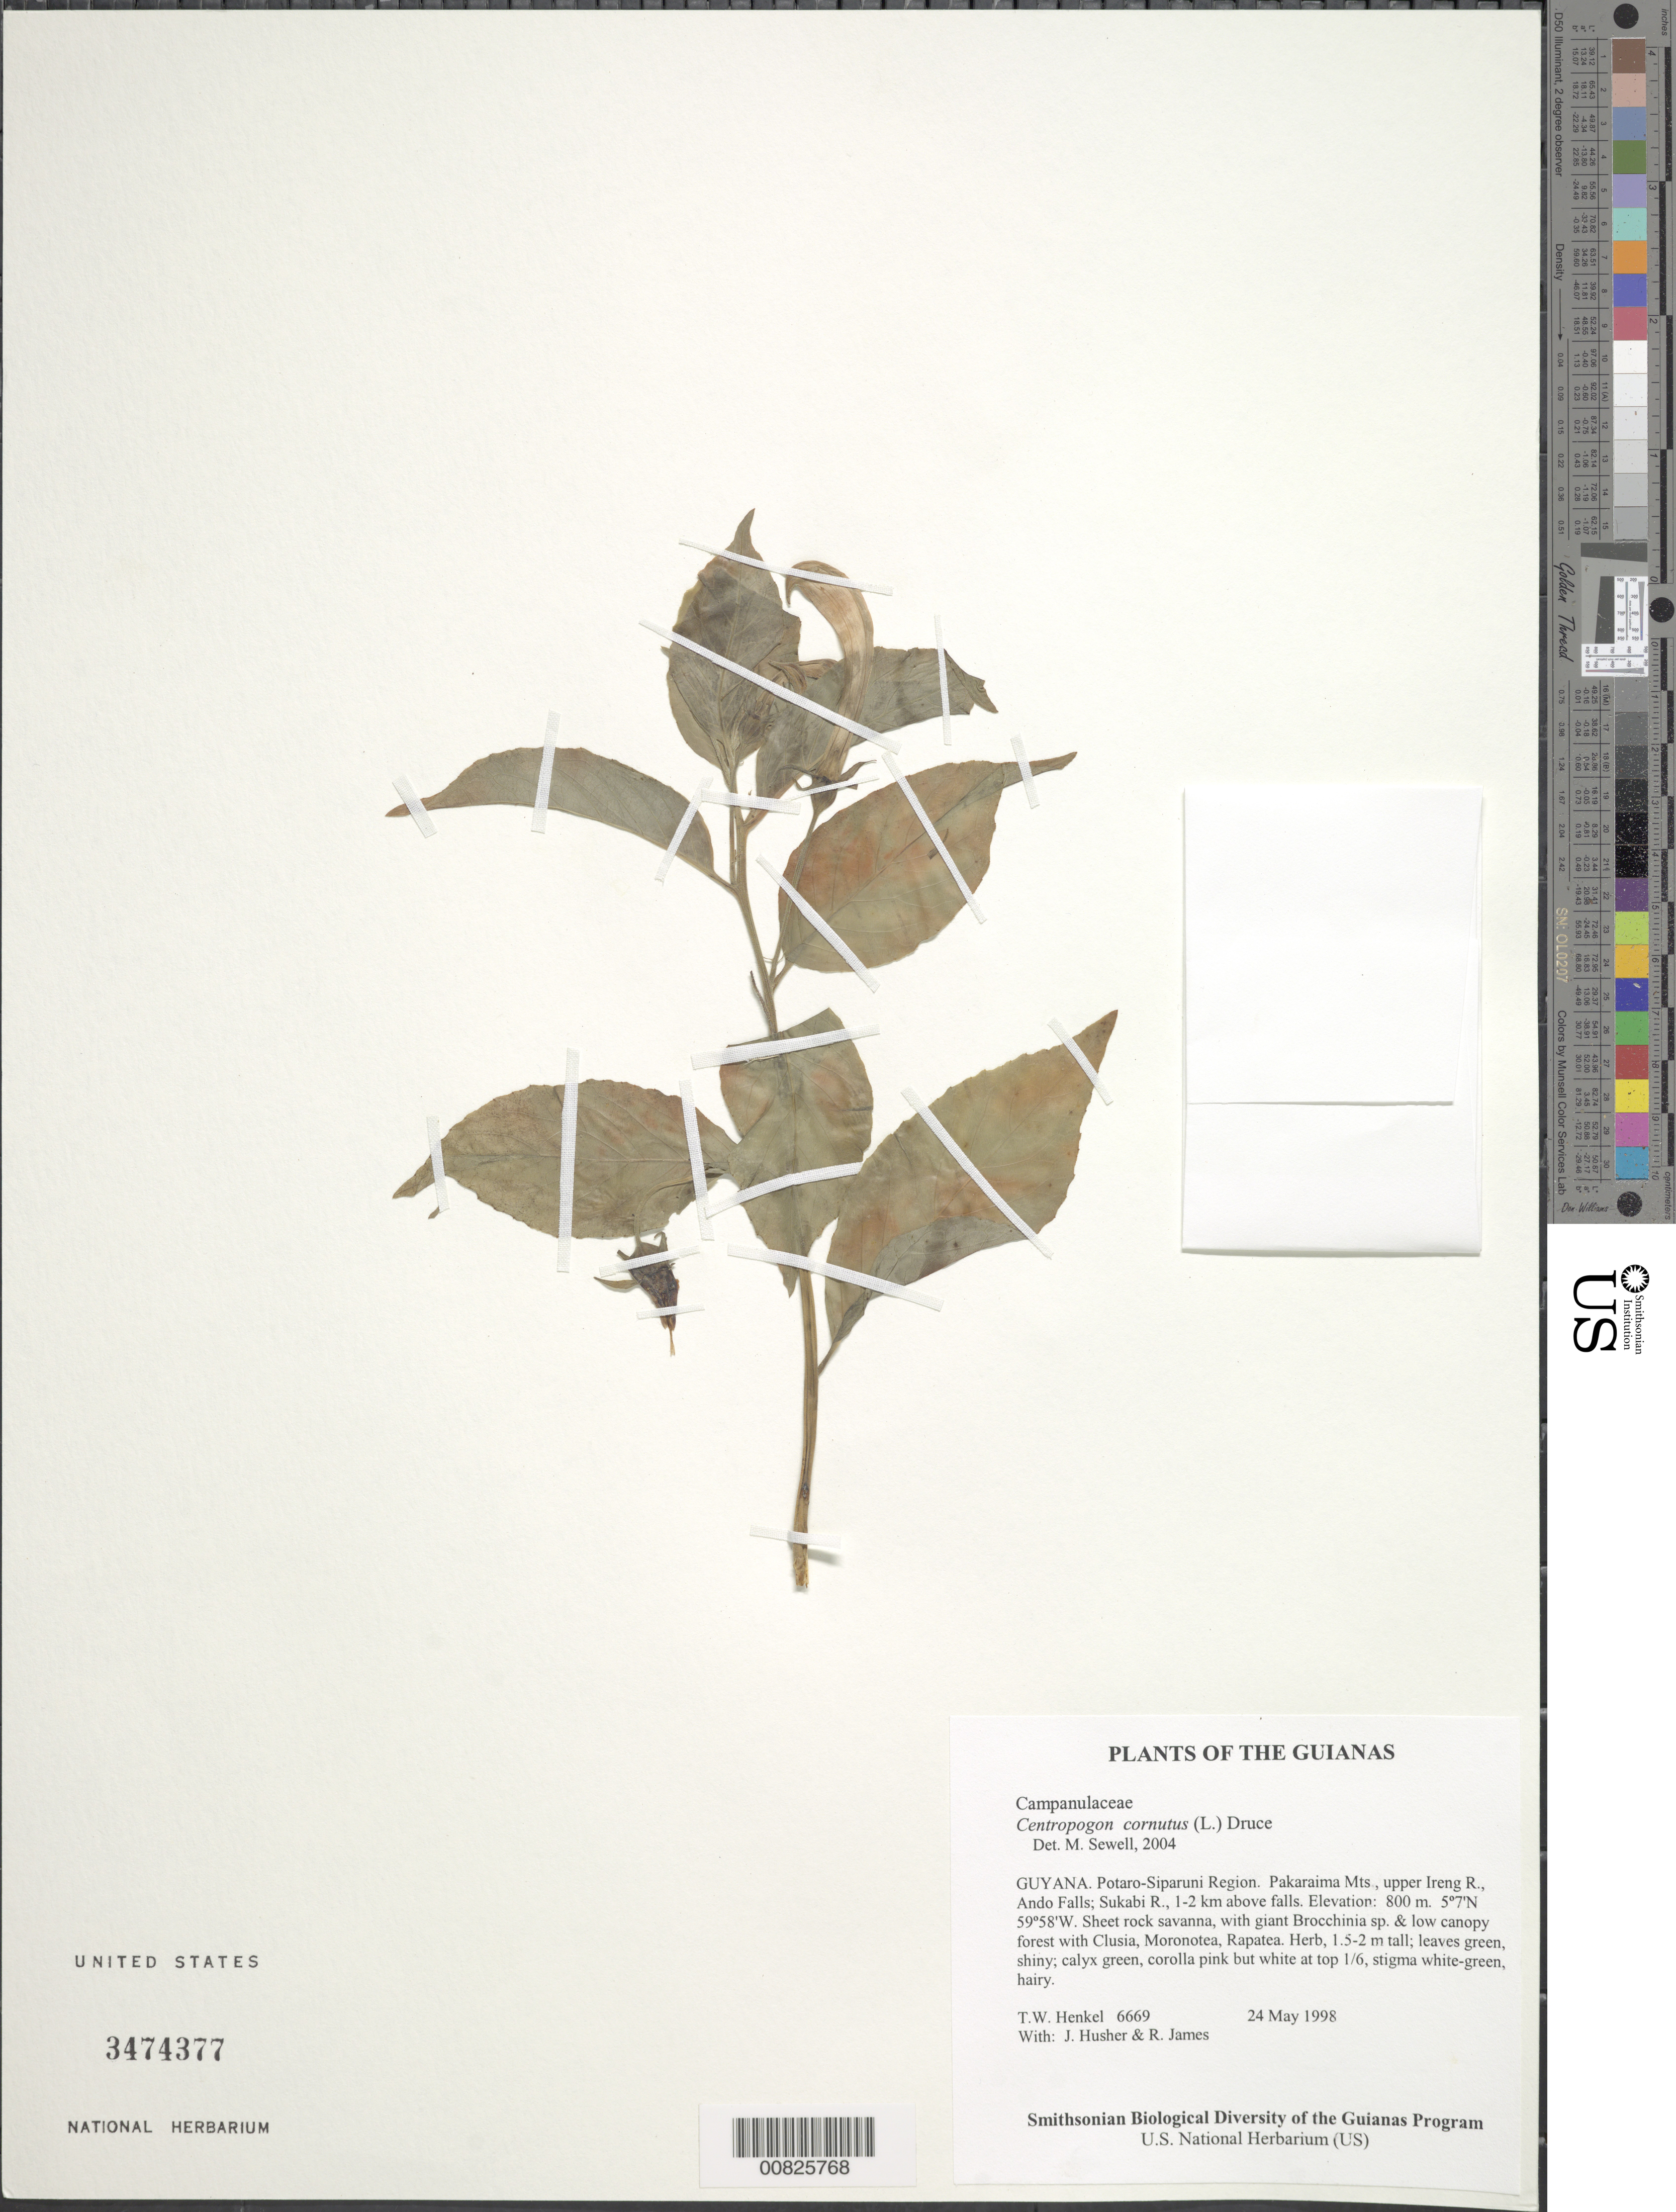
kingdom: Plantae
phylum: Tracheophyta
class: Magnoliopsida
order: Asterales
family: Campanulaceae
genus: Centropogon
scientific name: Centropogon cornutus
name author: (L.) Druce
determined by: Sewell, M.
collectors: T. Henkel, J. Husher & R. James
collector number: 6669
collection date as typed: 24 May 1998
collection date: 1998-05-24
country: Guyana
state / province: Potaro-Siparuni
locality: Pakaraima Mts., upper Ireng R., Ando Falls; Sukabi R., 1-2 km above falls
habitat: Sheet rock savanna, with giant Brocchinia sp. & low canopy forest with Clusia, Moronotea, Rapatea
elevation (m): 800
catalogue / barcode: US 3474377